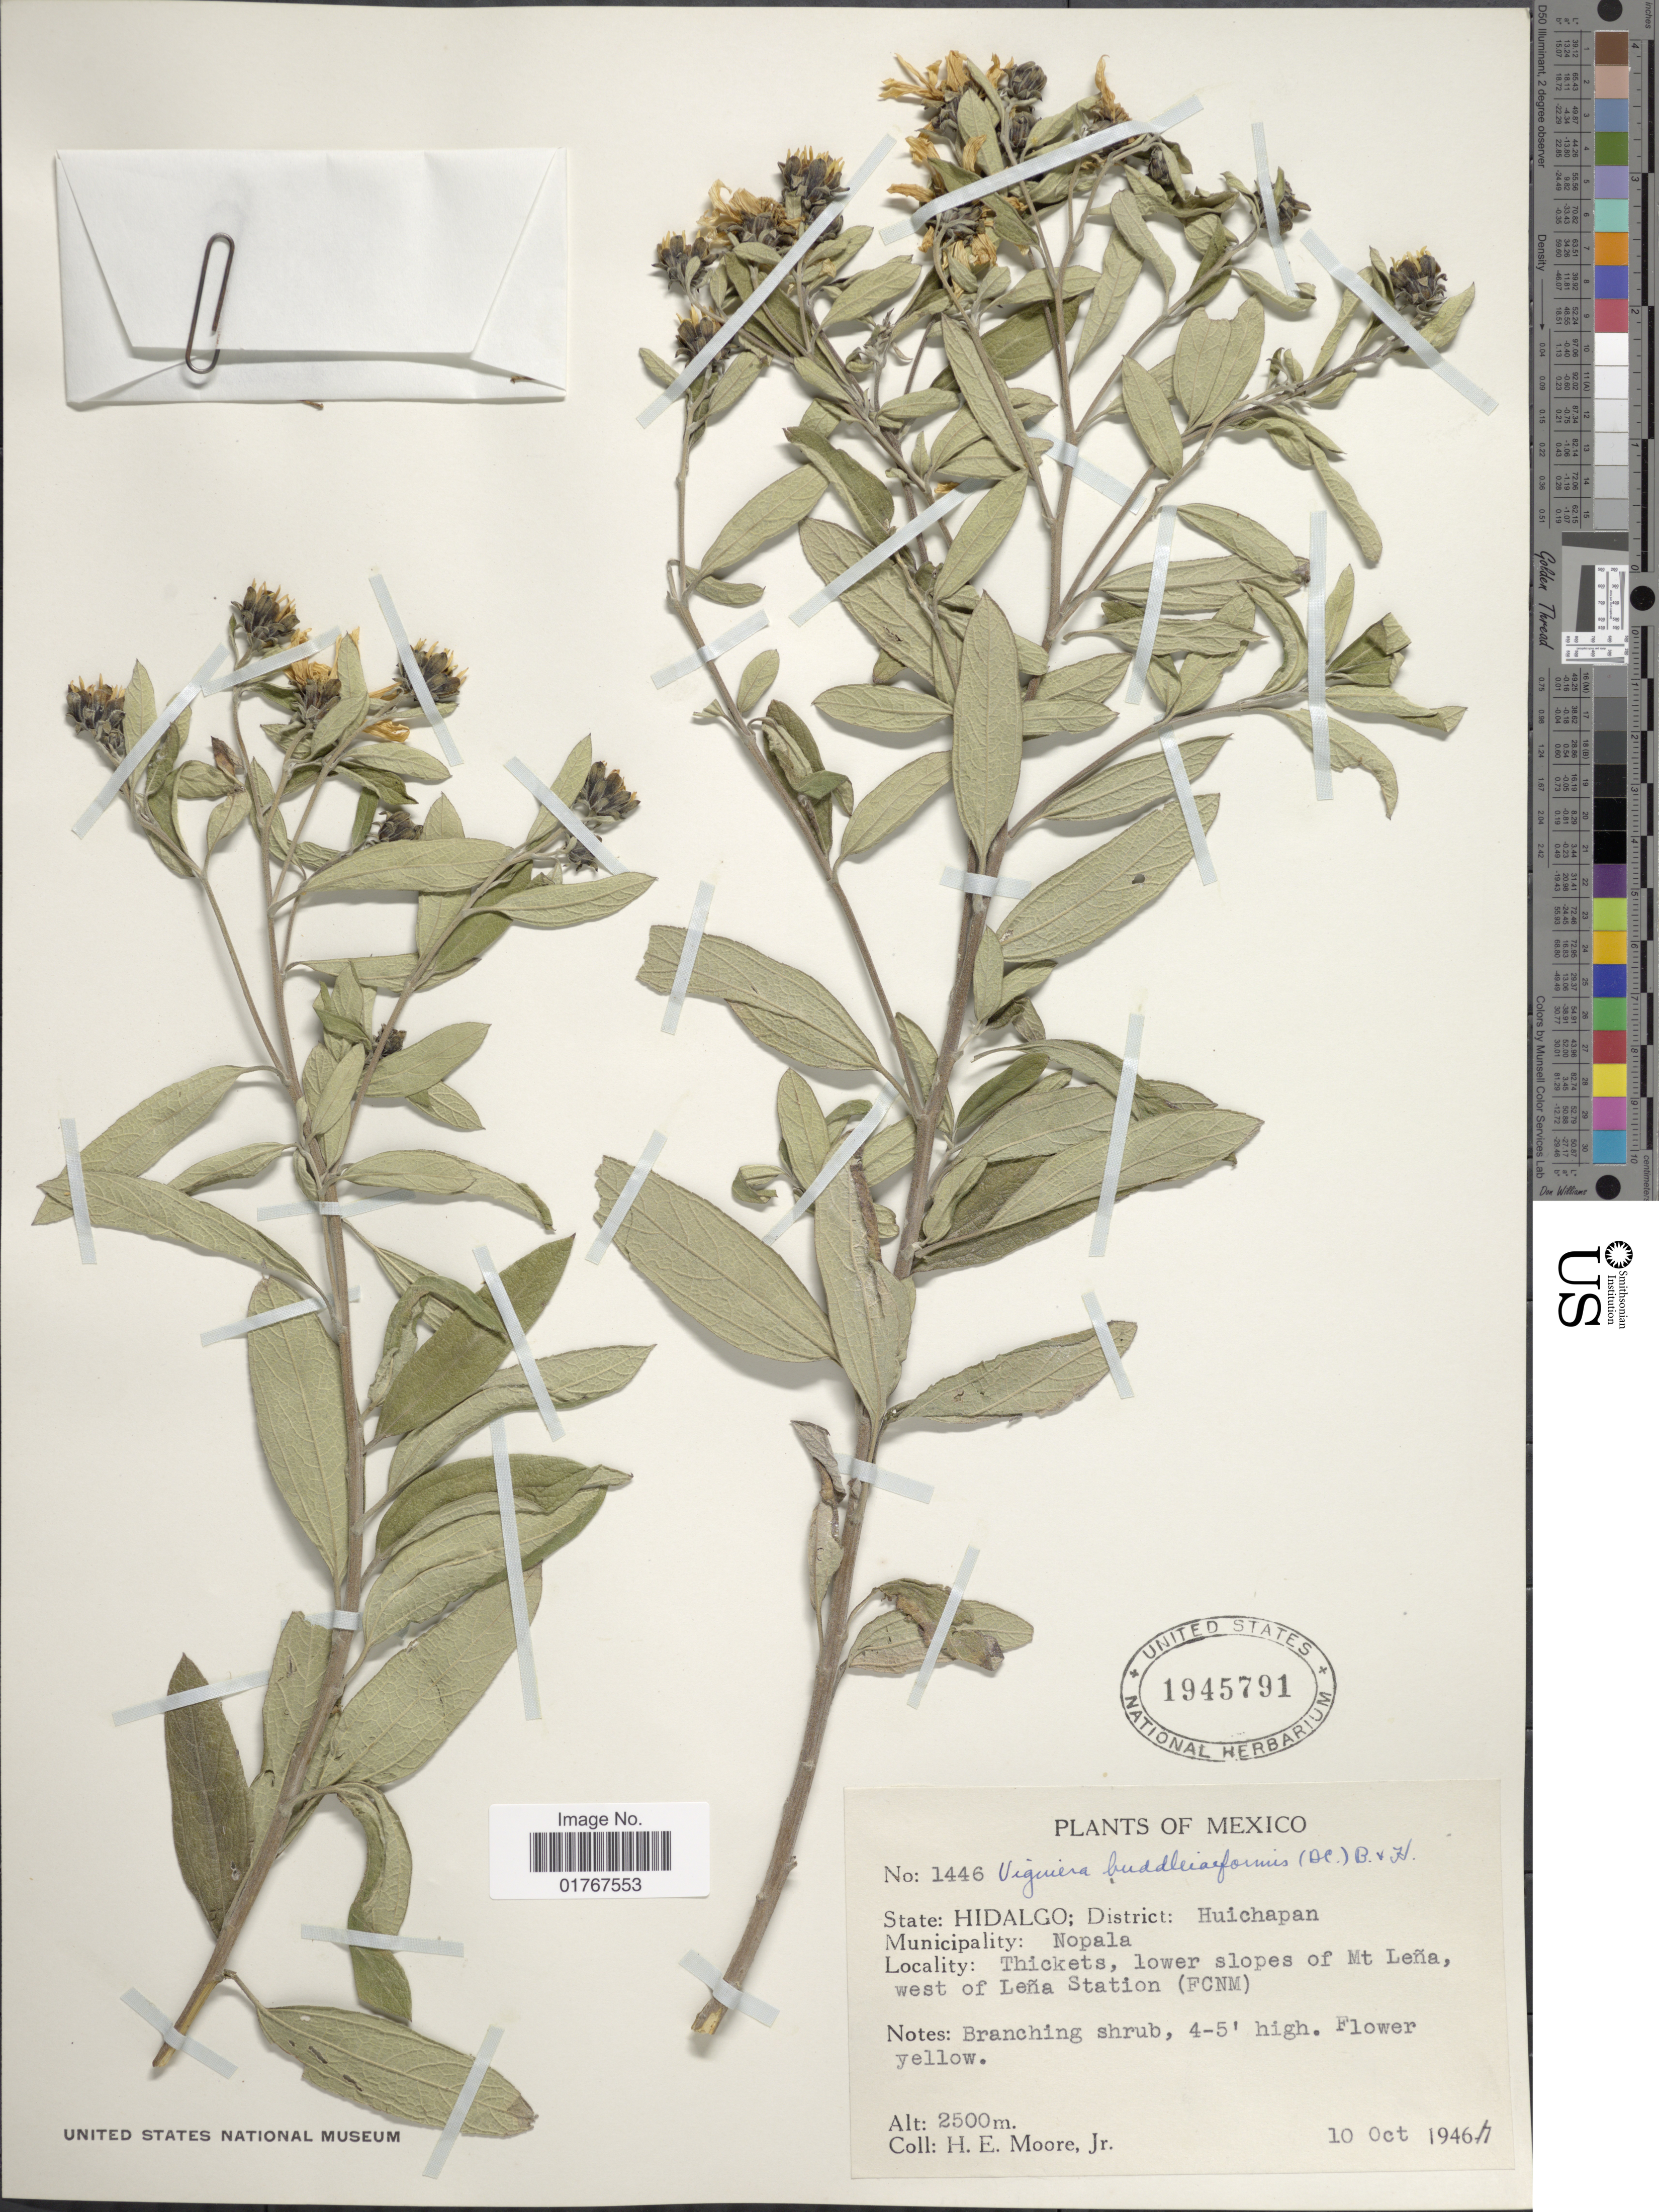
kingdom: Plantae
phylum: Tracheophyta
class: Magnoliopsida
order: Asterales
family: Asteraceae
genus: Viguiera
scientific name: Viguiera buddleiaformis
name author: (DC.) Benth. & Hook.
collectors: H. Moore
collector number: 1446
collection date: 1946-10-10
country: Mexico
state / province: Hidalgo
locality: District: Huichapan, Municipality: Nopala, Thickets, lower slopes of Mt Leña, west of Leña Station (FCNM)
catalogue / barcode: US 1945791